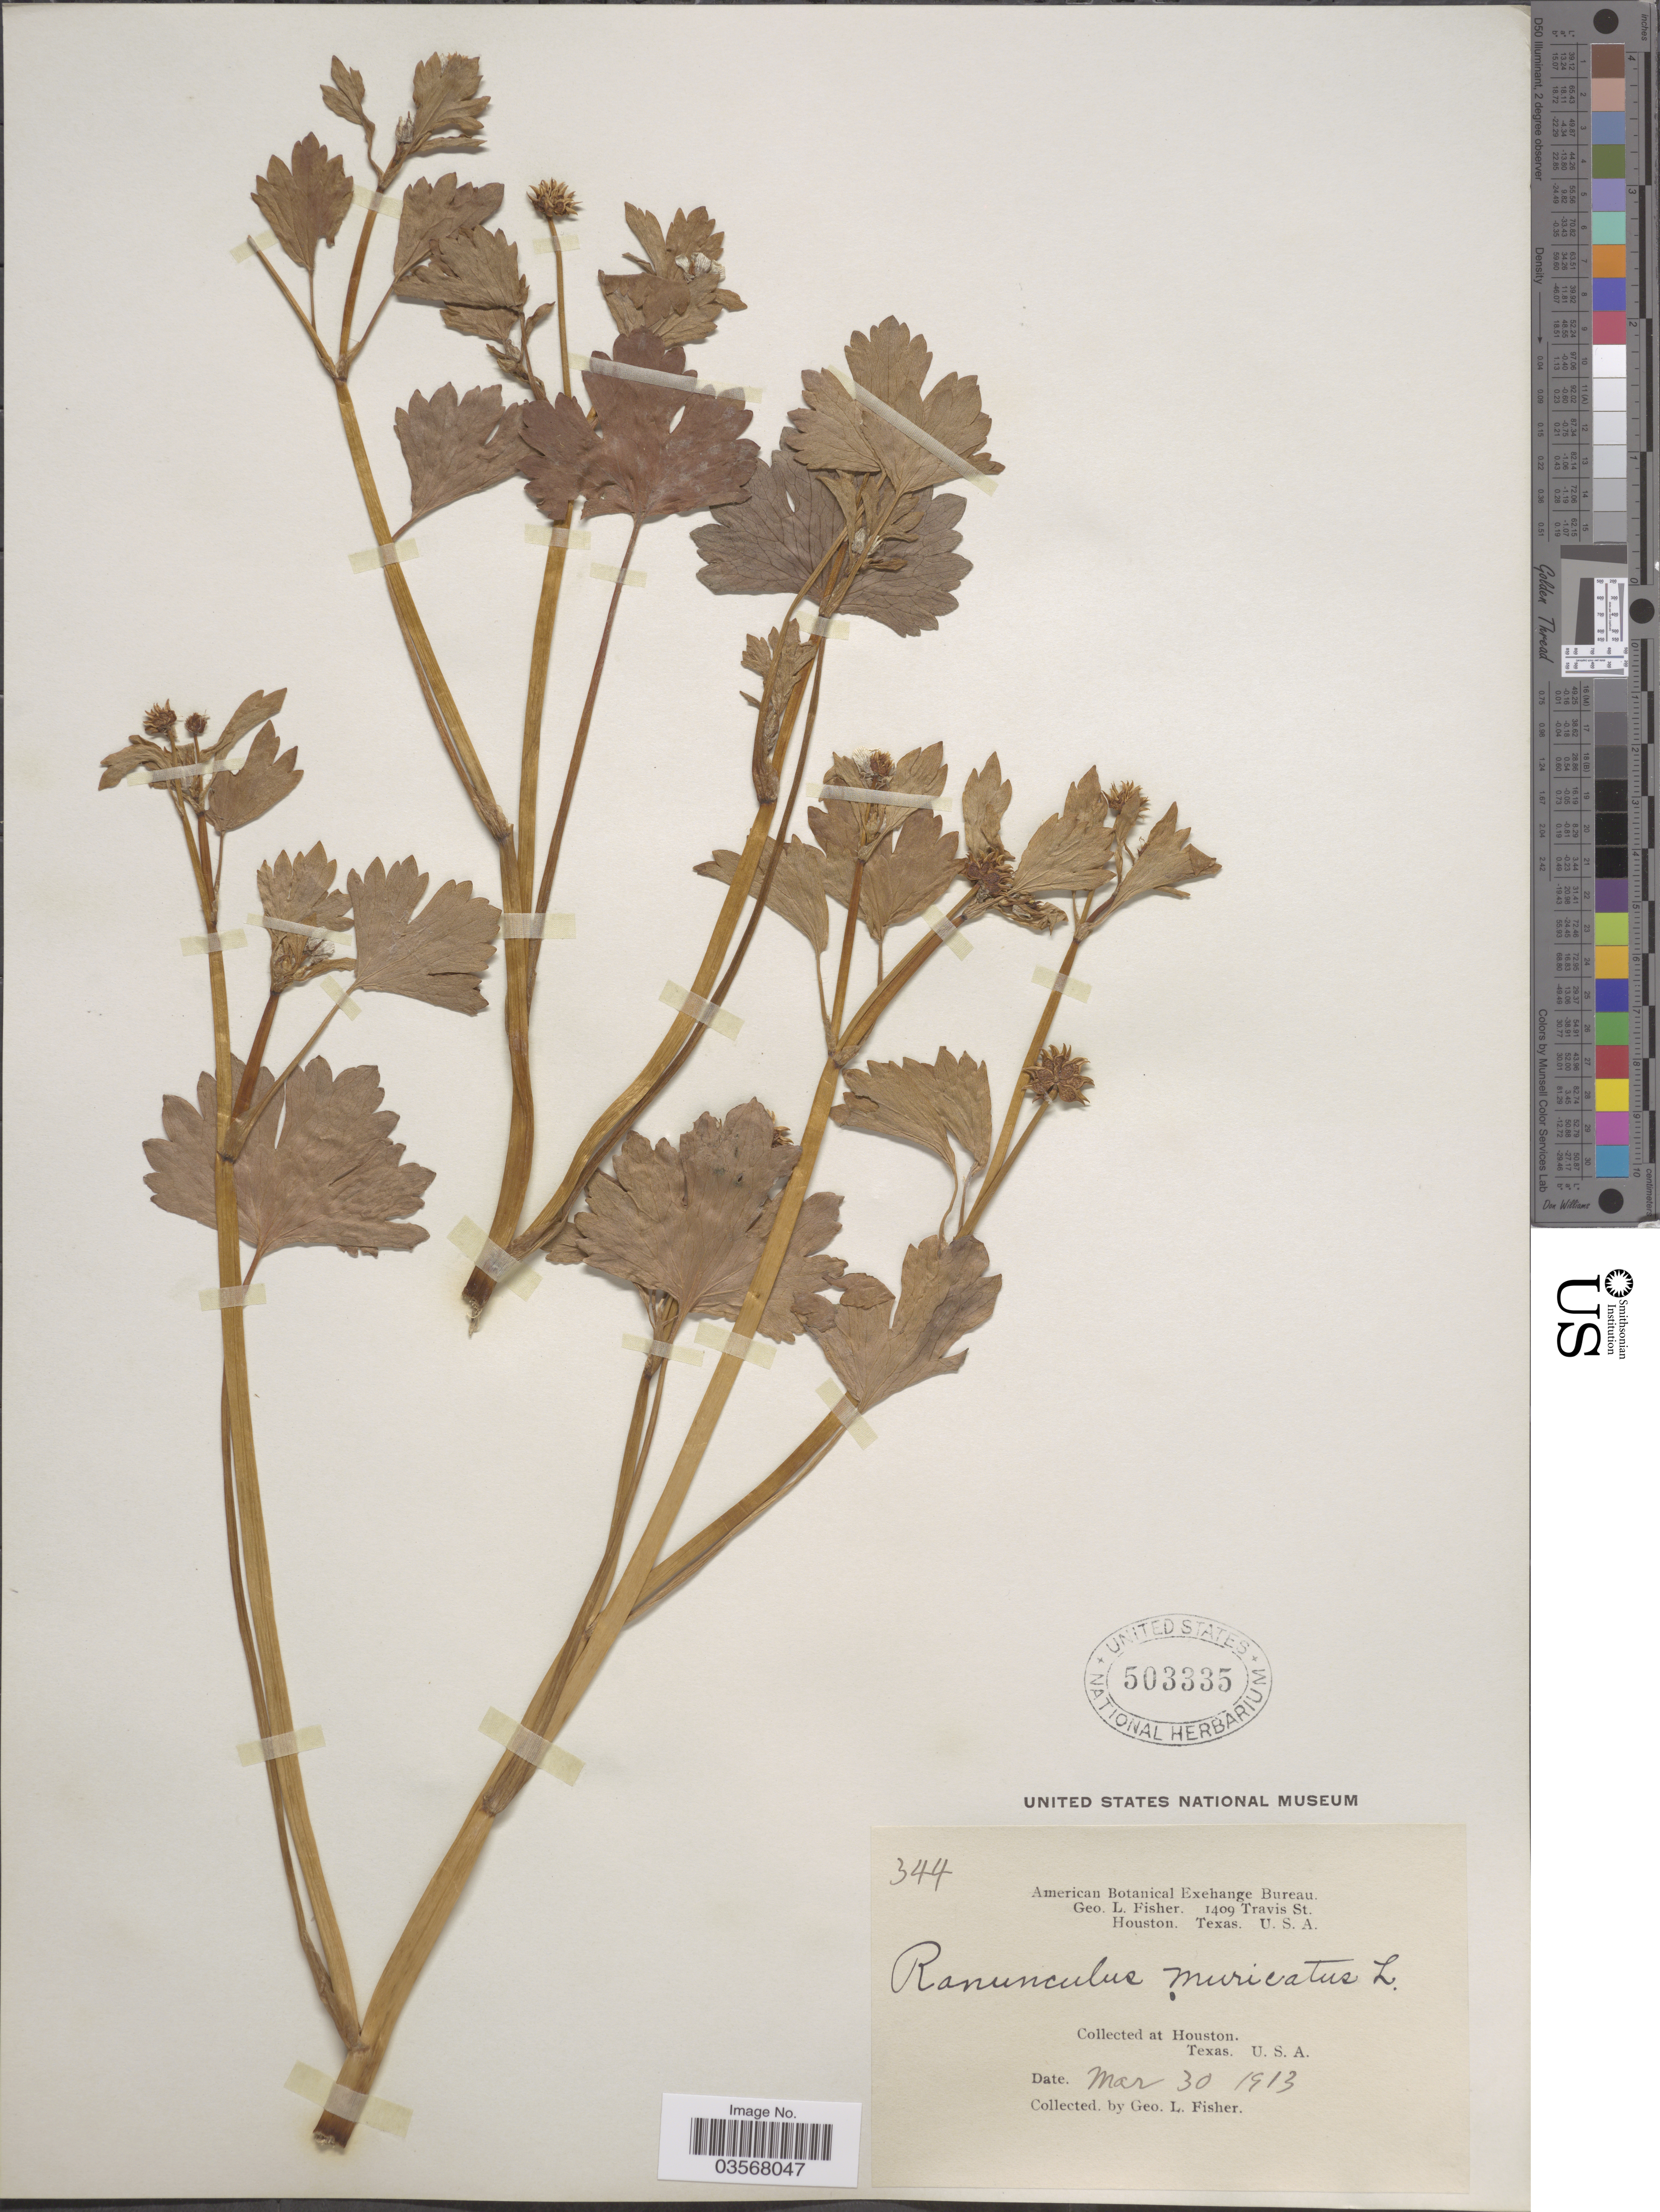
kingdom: Plantae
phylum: Tracheophyta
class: Magnoliopsida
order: Ranunculales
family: Ranunculaceae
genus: Ranunculus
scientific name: Ranunculus muricatus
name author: L.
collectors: G. L. Fisher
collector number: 344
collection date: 1913-03-30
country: United States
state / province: Texas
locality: Houston.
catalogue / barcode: US 503335